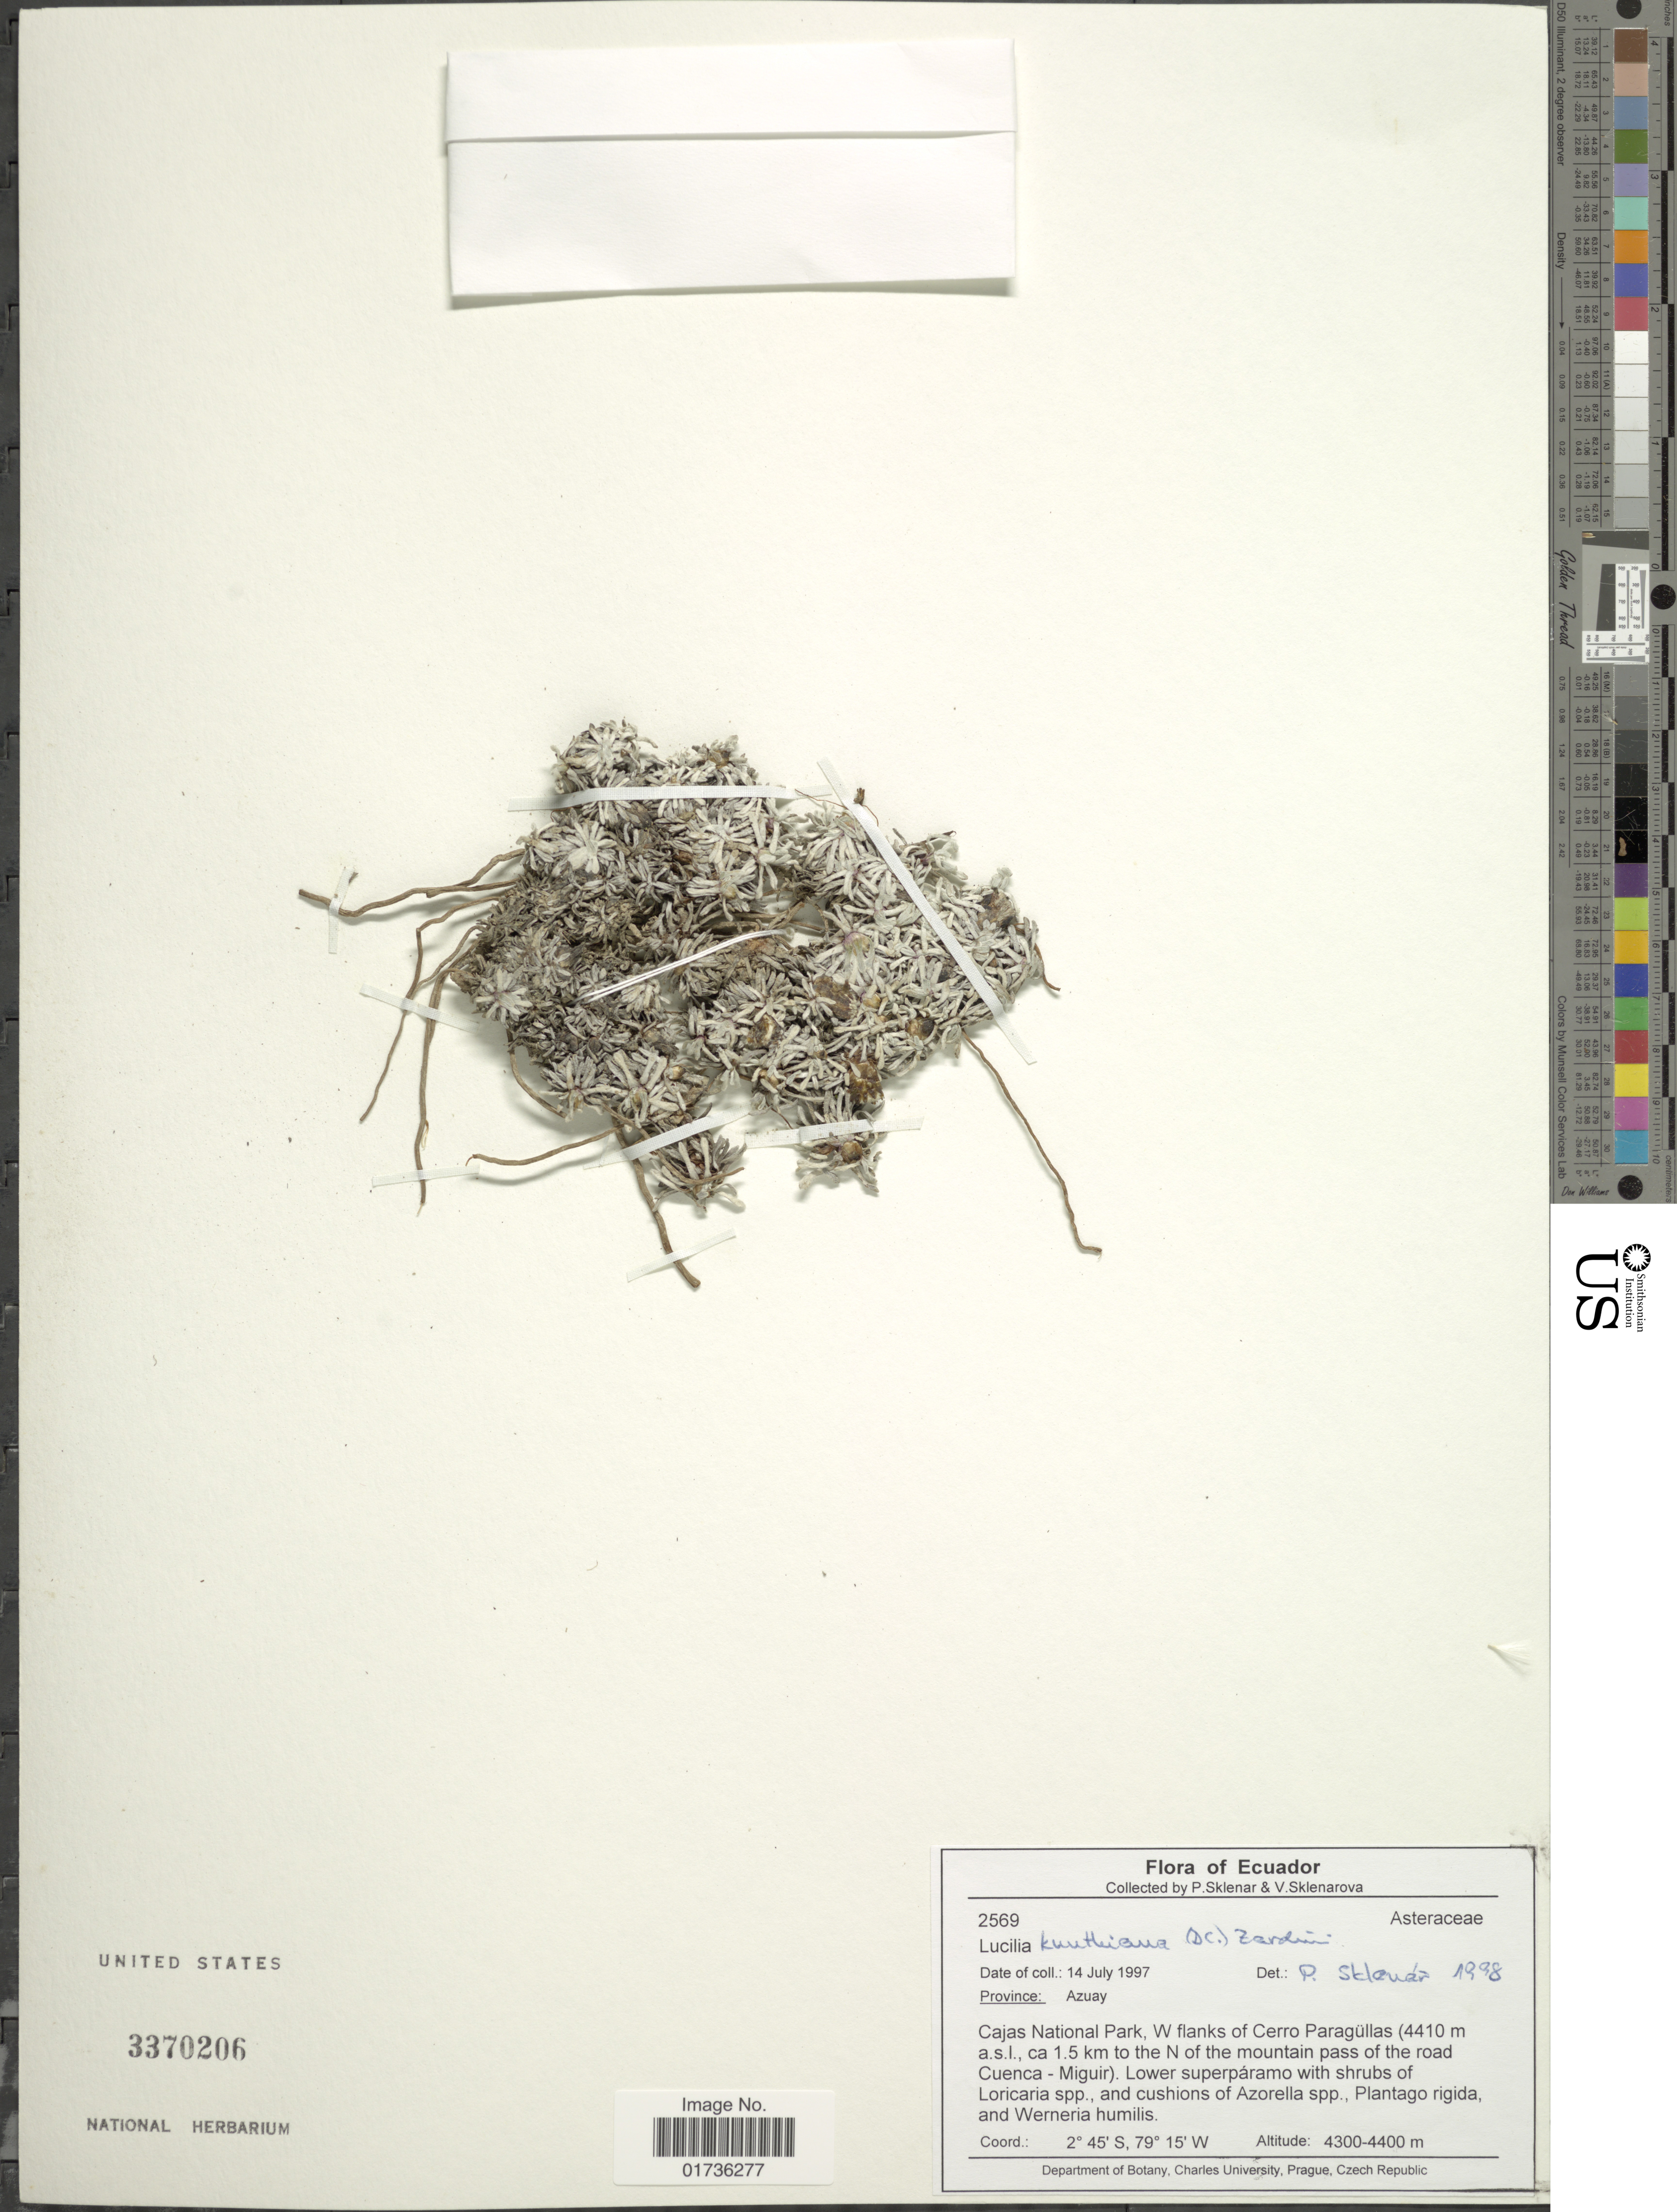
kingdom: Plantae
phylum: Tracheophyta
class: Magnoliopsida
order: Asterales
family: Asteraceae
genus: Lucilia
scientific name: Lucilia kunthiana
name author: (DC.) Zardini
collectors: P. Sklenár & V. Sklenárová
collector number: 2569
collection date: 1997-07-14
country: Ecuador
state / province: Azuay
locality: Cajas National Park,W flanks of Cerro Paragüllas (4410 m a.s.l., ca 1.5 km to the N of the mountain pass of the road Cuenca - Miguir)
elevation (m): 4300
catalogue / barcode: US 3370206